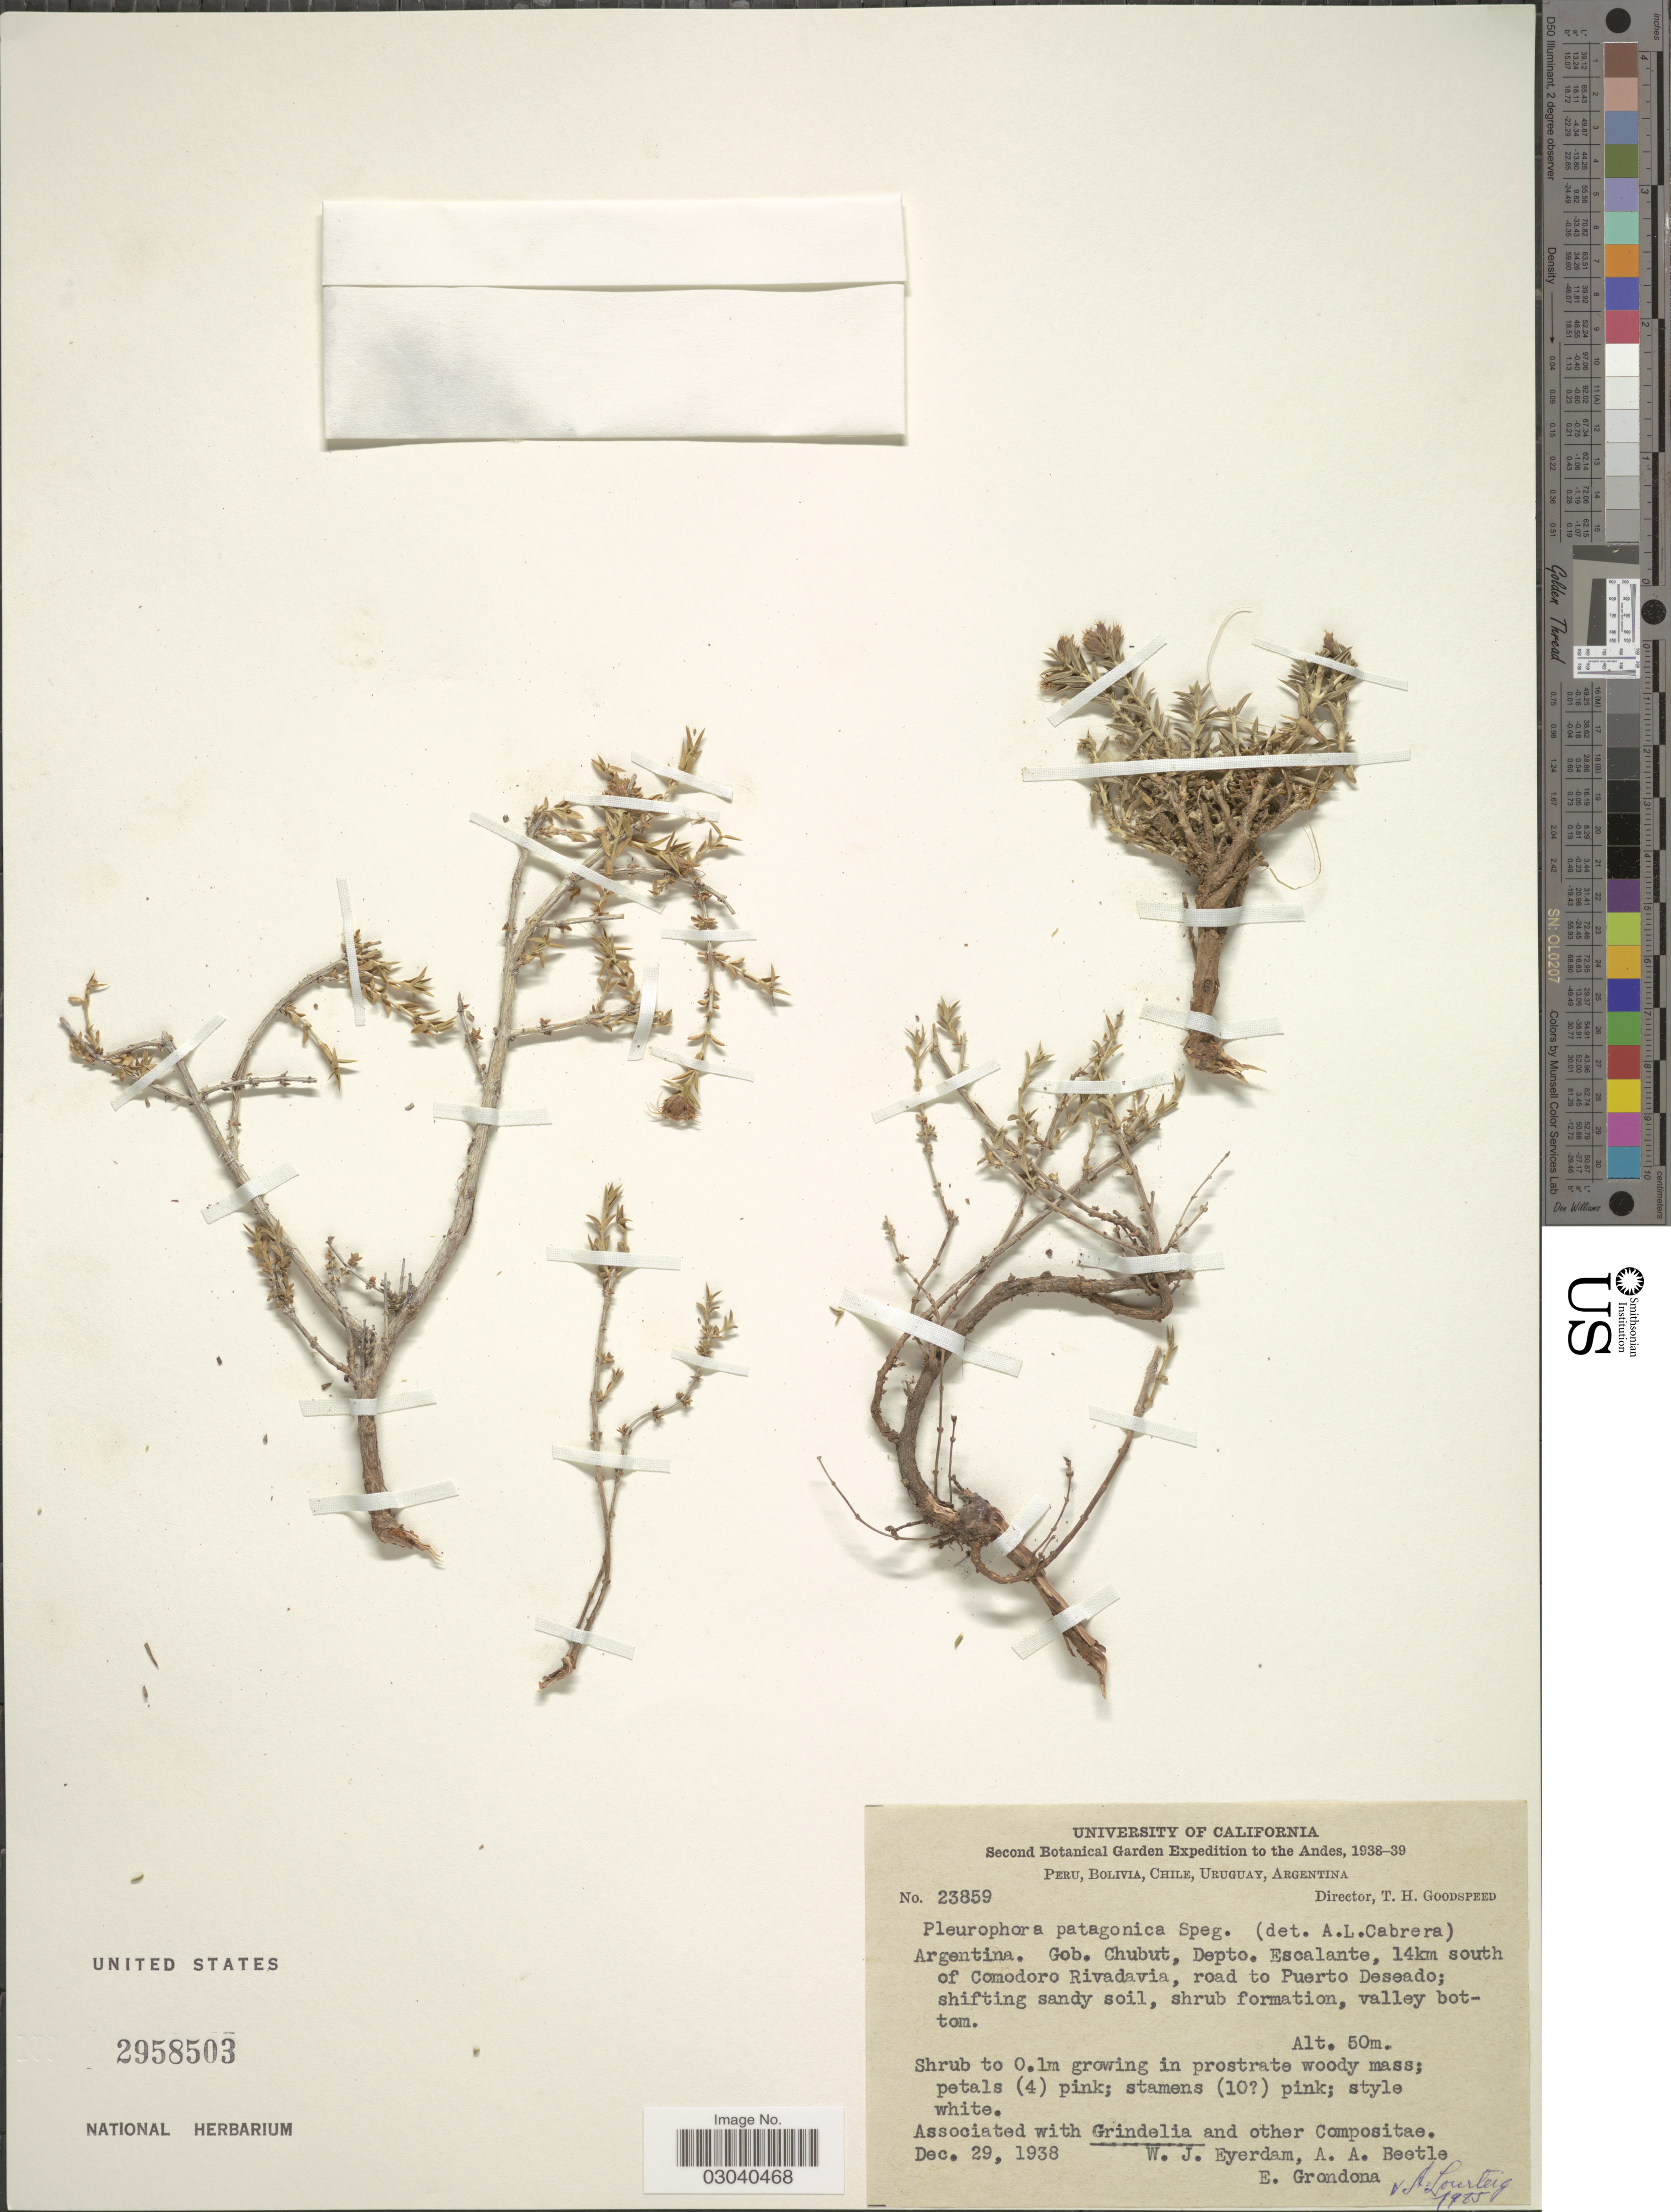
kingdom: Plantae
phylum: Tracheophyta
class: Magnoliopsida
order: Myrtales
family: Lythraceae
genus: Pleurophora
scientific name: Pleurophora patagonica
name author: Speg.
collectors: W. J. Eyerdam, A. A. Beetle & E. Grondona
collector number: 23859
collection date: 1938-12-29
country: Argentina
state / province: Chubut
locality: Andes. Gob. Chubut, Depto. Escalante, 14km south of Comodoro Rivadavia, road to Puerto Deseado.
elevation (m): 50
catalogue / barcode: US 2958503